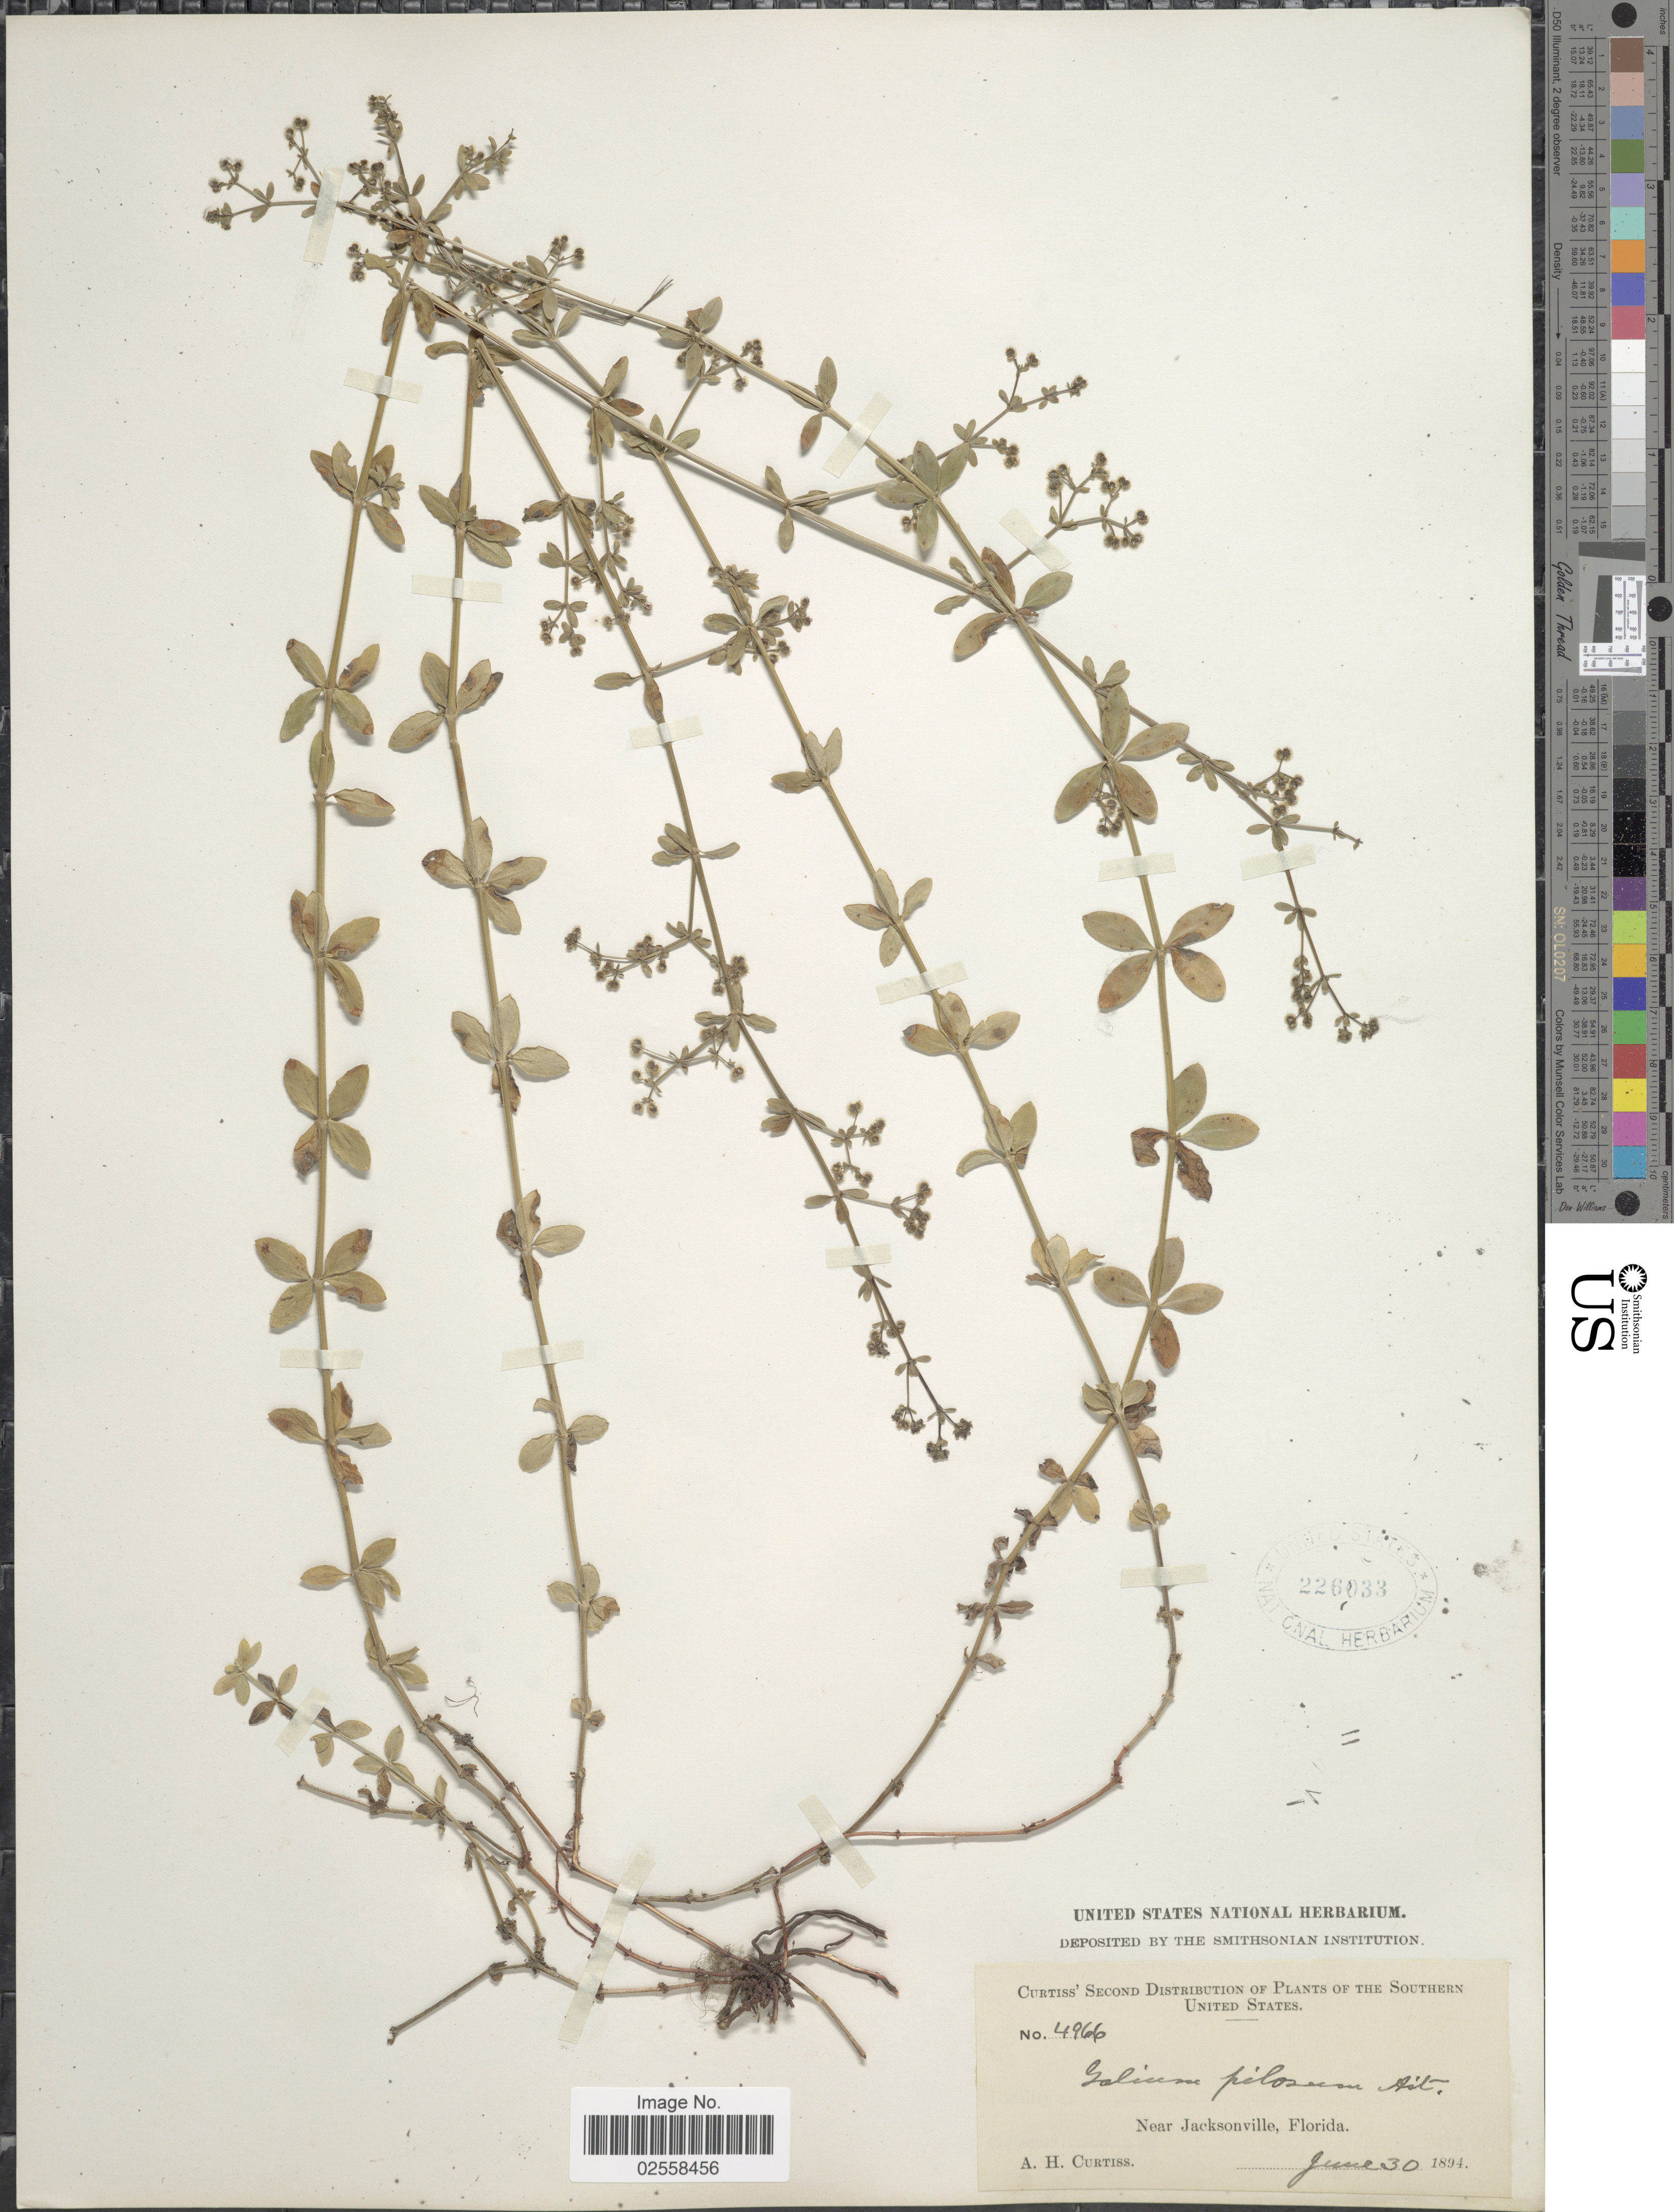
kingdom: Plantae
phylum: Tracheophyta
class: Magnoliopsida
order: Gentianales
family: Rubiaceae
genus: Galium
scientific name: Galium pilosum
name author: Aiton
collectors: A. H. Curtiss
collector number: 4966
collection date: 1894-06-30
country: United States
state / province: Florida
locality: Near Jacksonville, The Southern United States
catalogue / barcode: US 226033